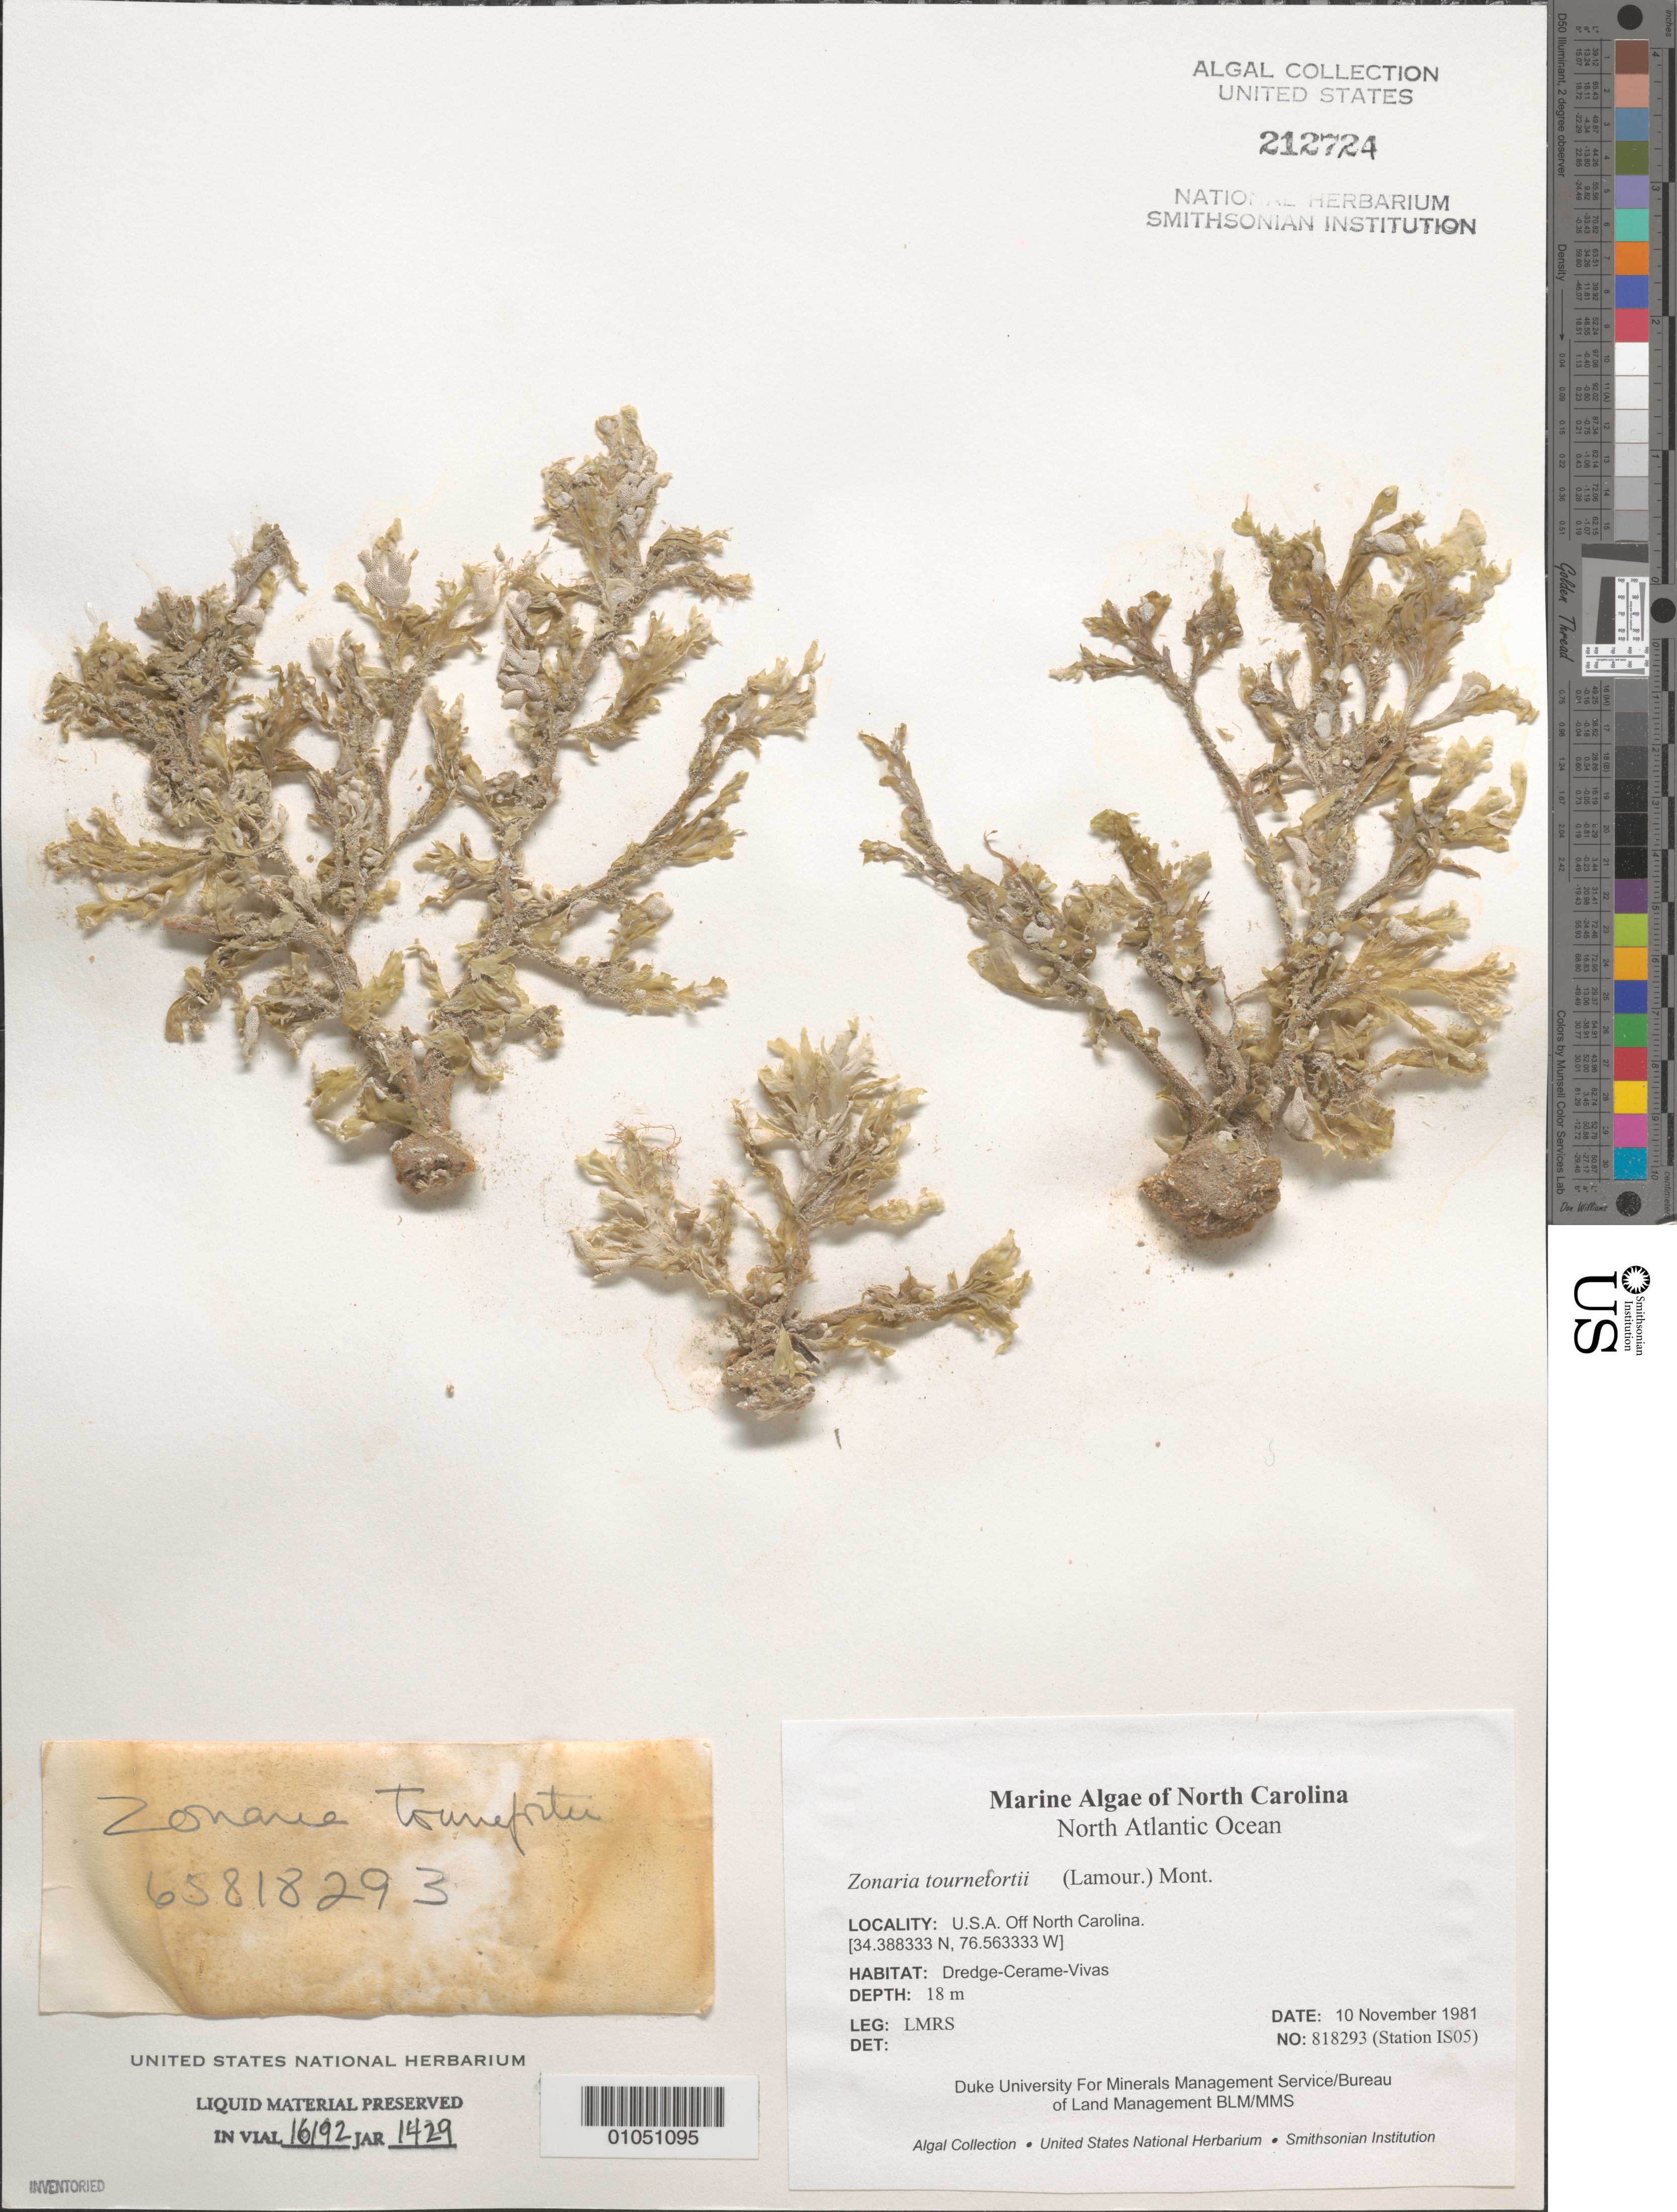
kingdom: Chromista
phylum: Ochrophyta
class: Phaeophyceae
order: Dictyotales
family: Dictyotaceae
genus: Zonaria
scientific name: Zonaria tournefortii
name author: (J.V.Lamouroux) Mont.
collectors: LMRS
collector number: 818293 (Station IS05)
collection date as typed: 10 Nov 1981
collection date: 1981-11-10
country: United States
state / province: North Carolina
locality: North Atlantic Ocean off North Carolina coast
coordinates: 34.388333 N, 76.563333 W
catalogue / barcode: US 212724